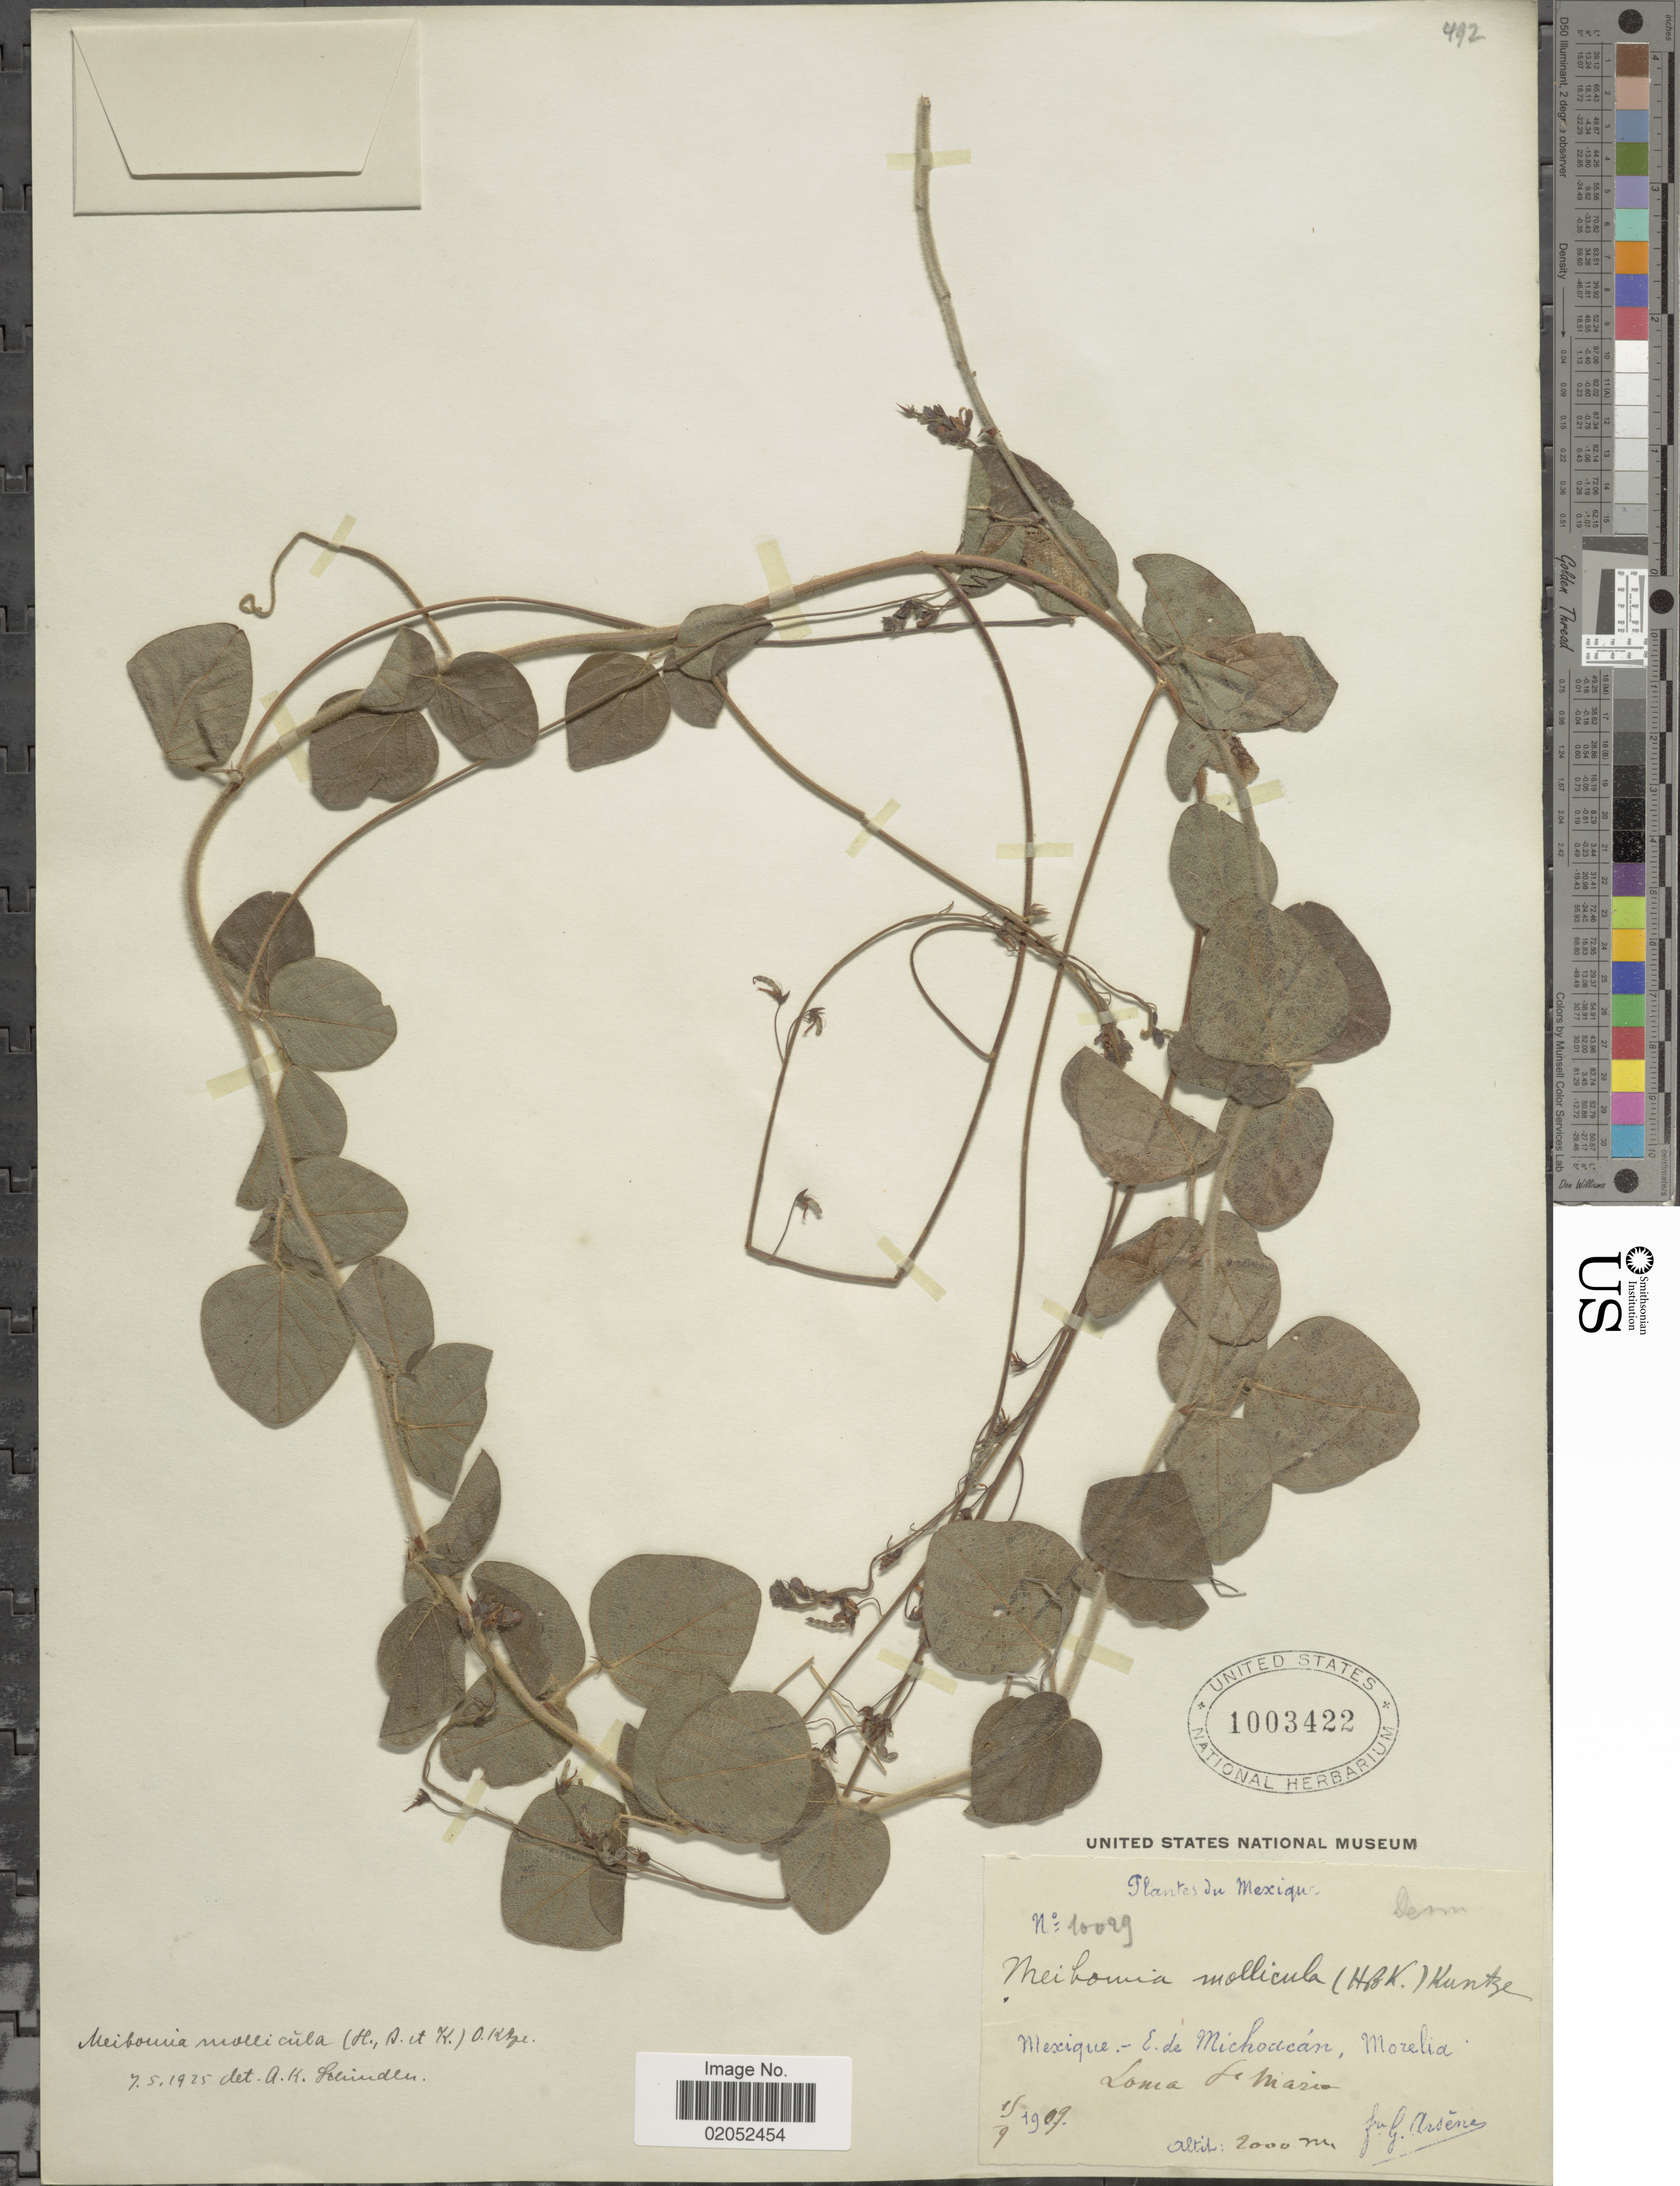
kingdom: Plantae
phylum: Tracheophyta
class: Magnoliopsida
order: Fabales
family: Fabaceae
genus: Desmodium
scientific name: Desmodium molliculum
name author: (Kunth) DC.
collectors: Bro. G. Arsène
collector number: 10029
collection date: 1909-09-15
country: Mexico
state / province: Michoacán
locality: Loma St. Maria [Lomas de Santa Maria] - Vicinity of Morelia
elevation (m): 2000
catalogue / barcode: US 1003422